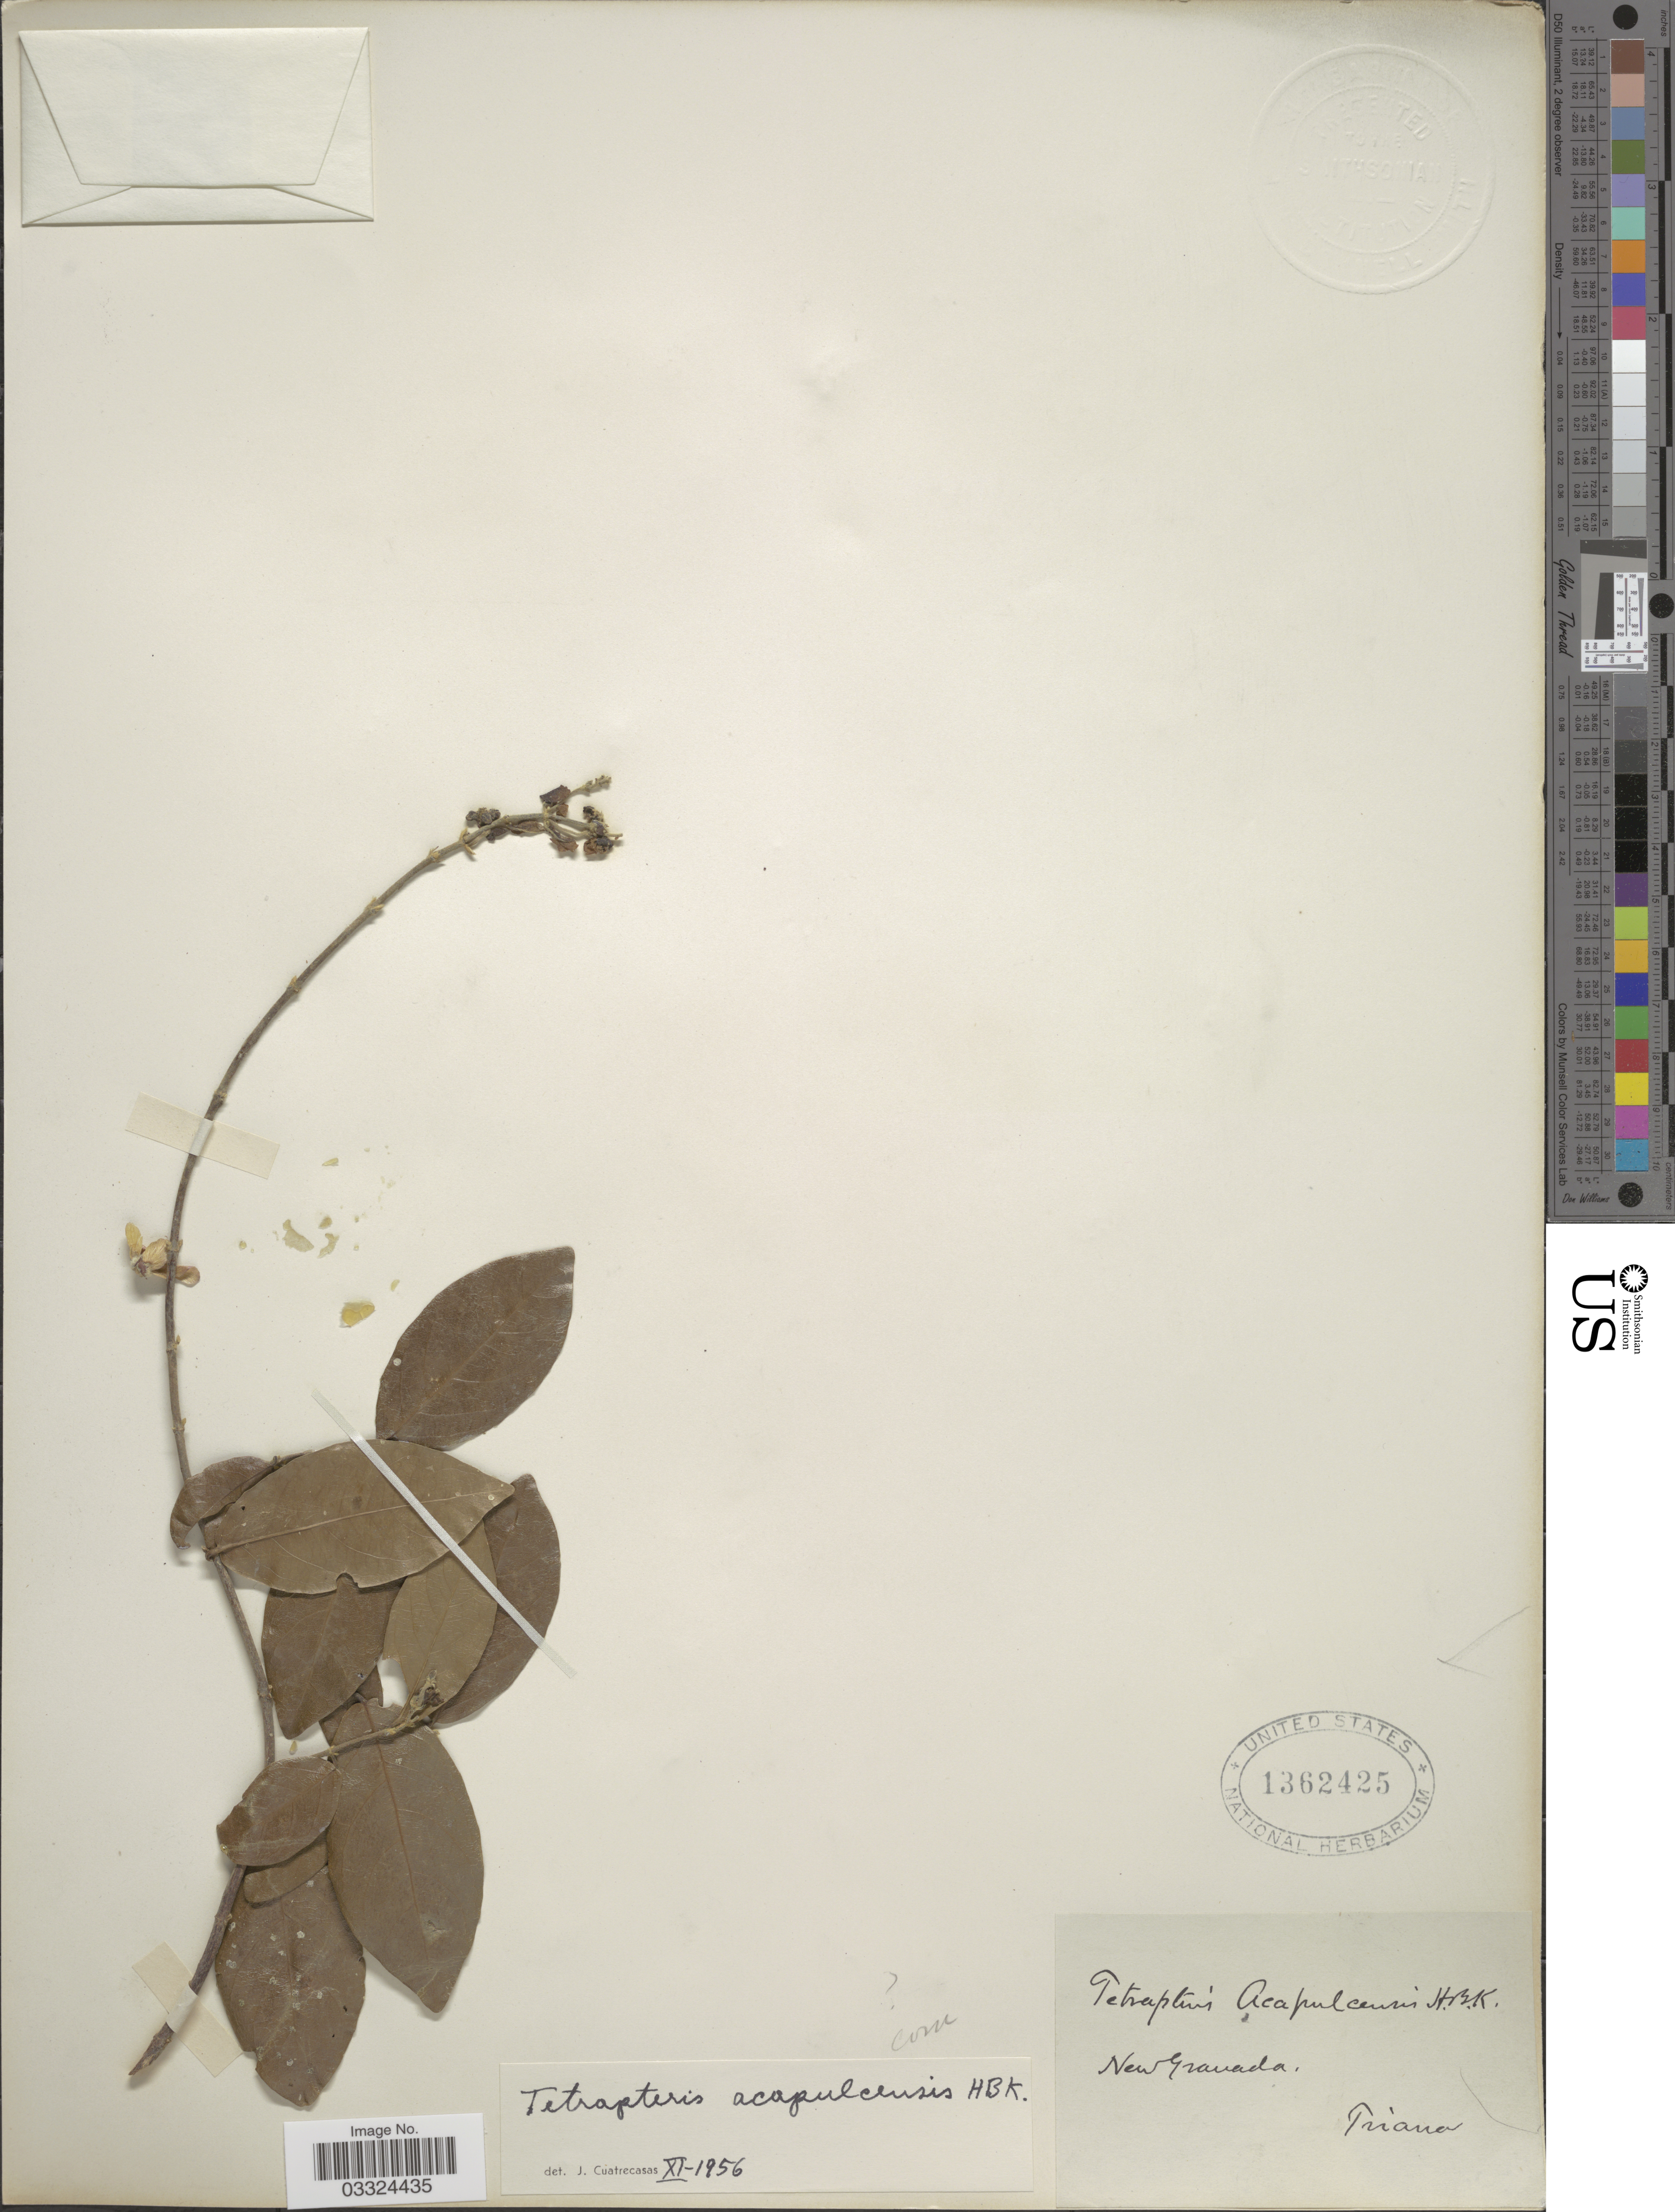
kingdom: Plantae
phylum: Tracheophyta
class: Magnoliopsida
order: Malpighiales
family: Malpighiaceae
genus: Tetrapterys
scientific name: Tetrapterys acapulcensis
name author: Kunth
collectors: Triana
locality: New Granada.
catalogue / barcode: US 1362425